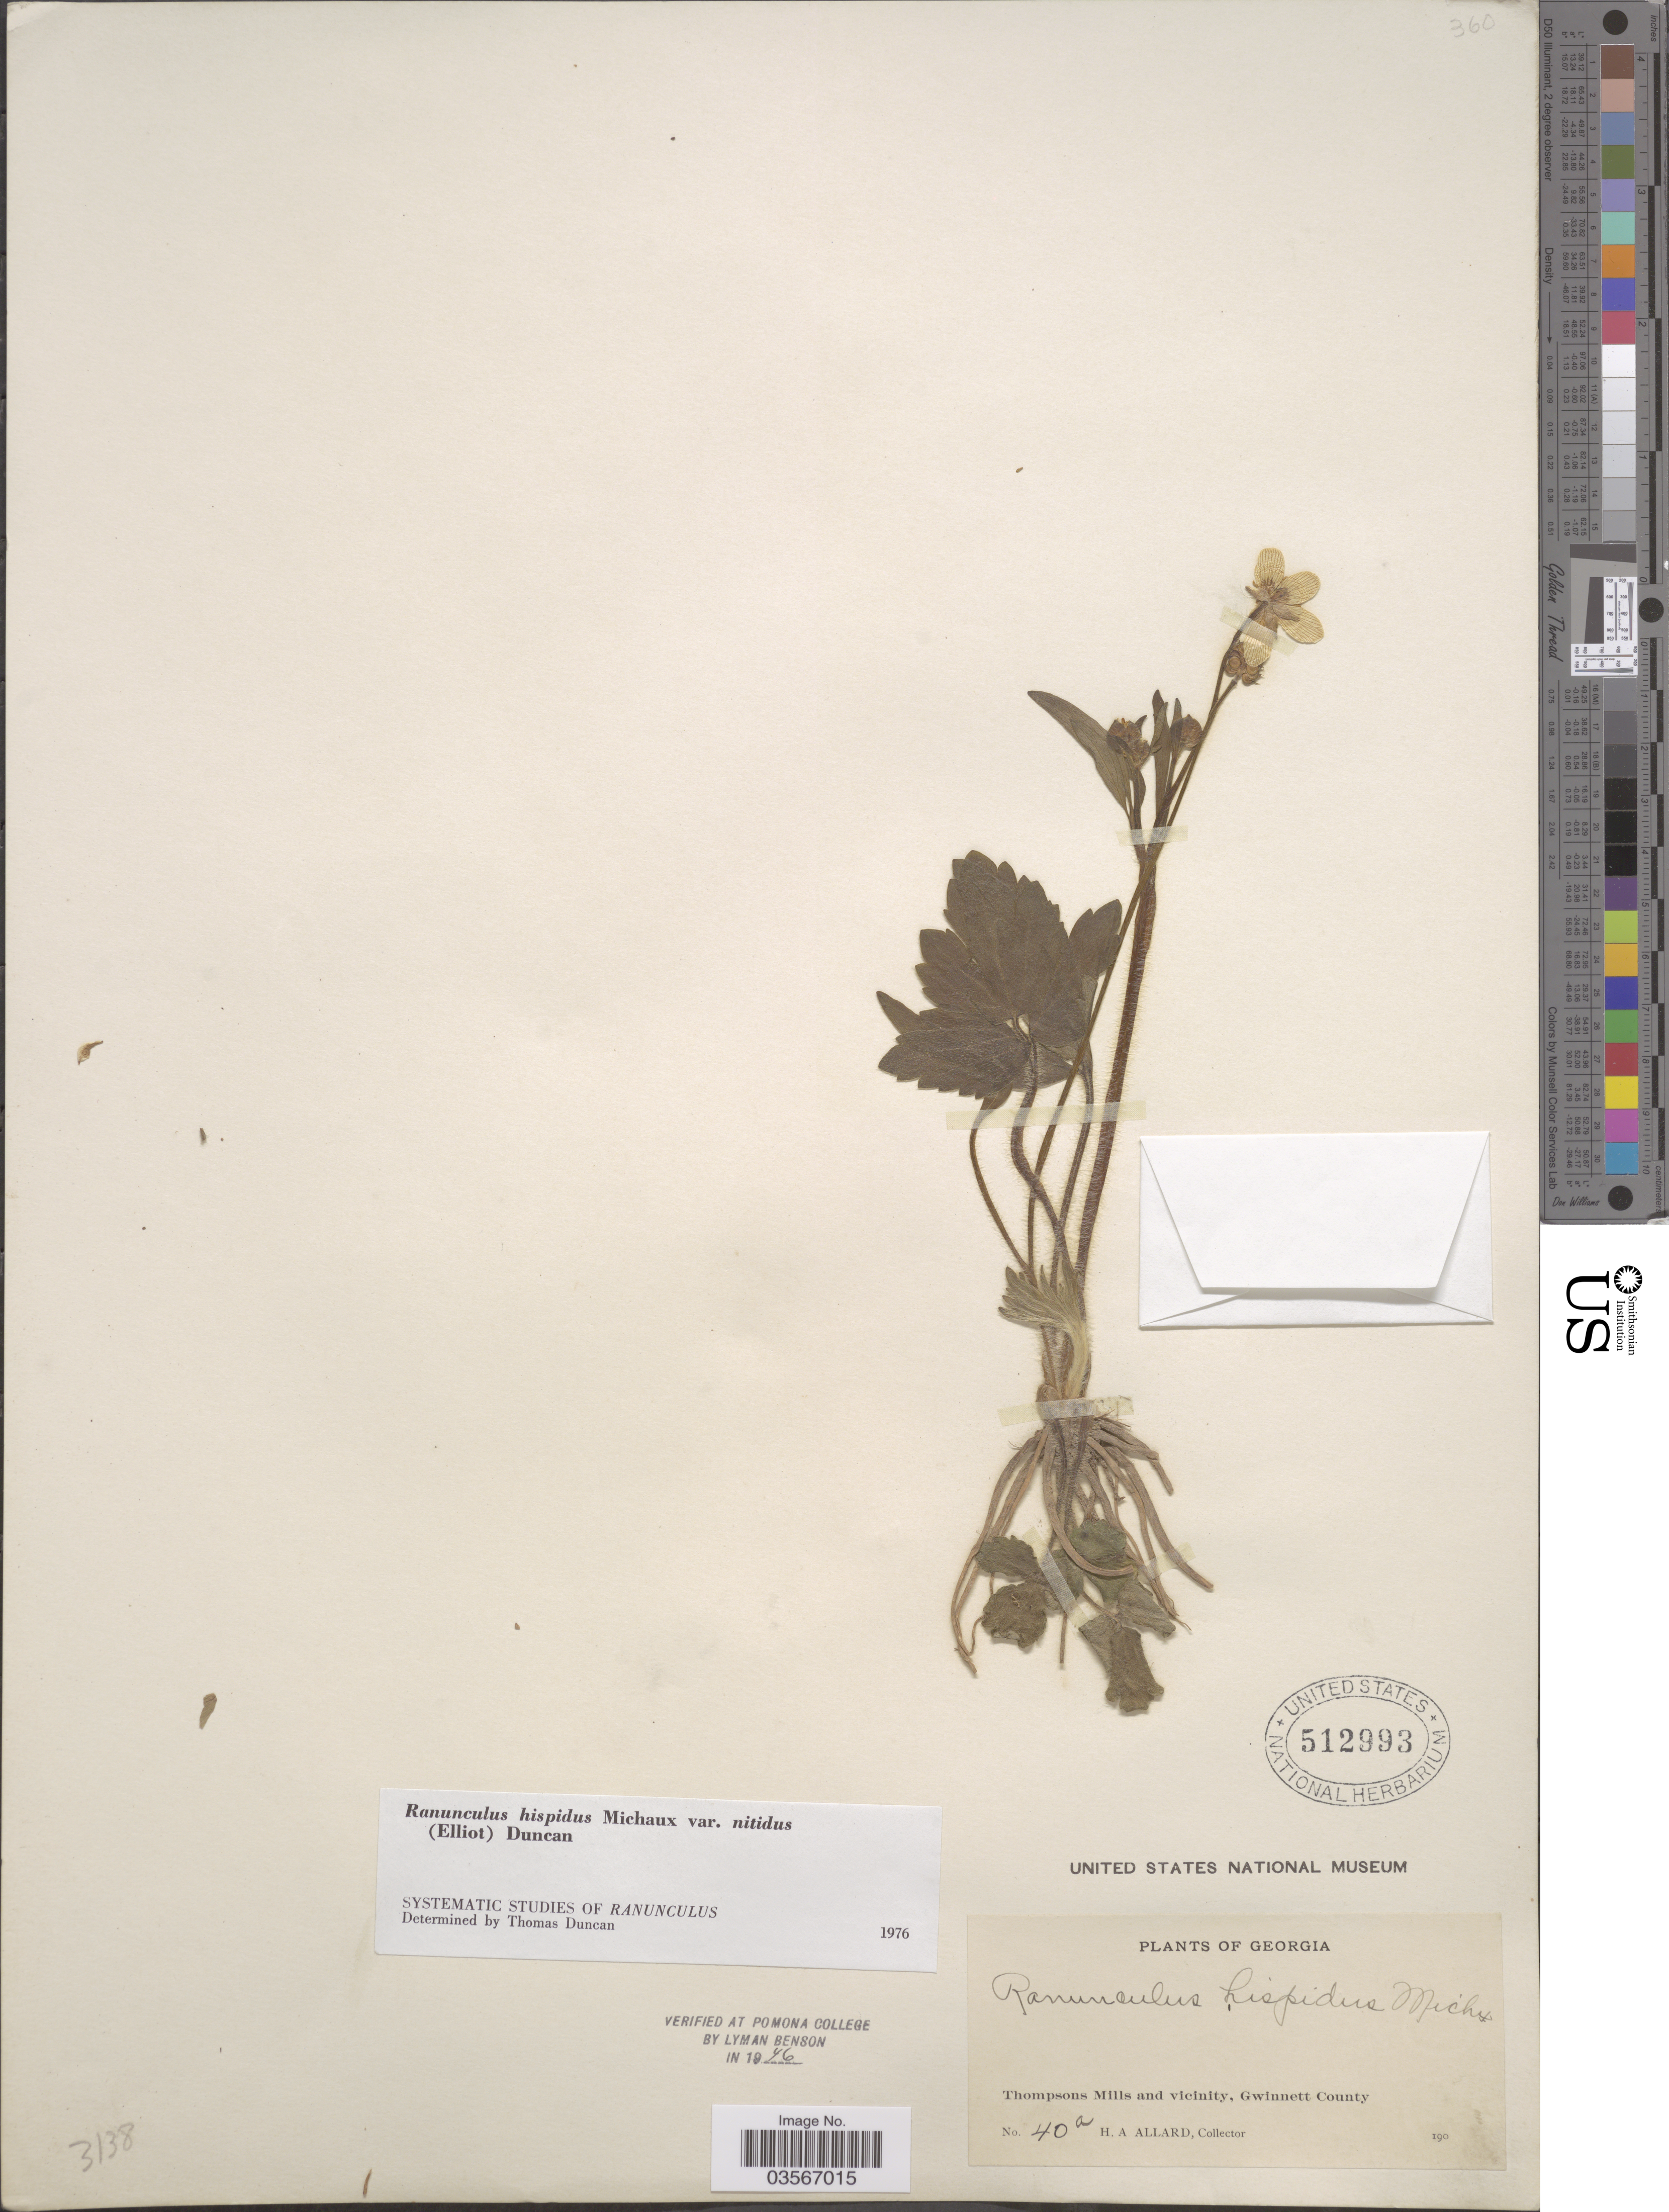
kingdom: Plantae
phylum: Tracheophyta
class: Magnoliopsida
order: Ranunculales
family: Ranunculaceae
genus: Ranunculus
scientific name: Ranunculus hispidus var. nitidus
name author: (Chapm.) T. Duncan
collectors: H. A. Allard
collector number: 40a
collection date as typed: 190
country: United States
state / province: Georgia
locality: Thompsons Mills and vicinity, Gwinnett County.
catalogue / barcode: US 512993